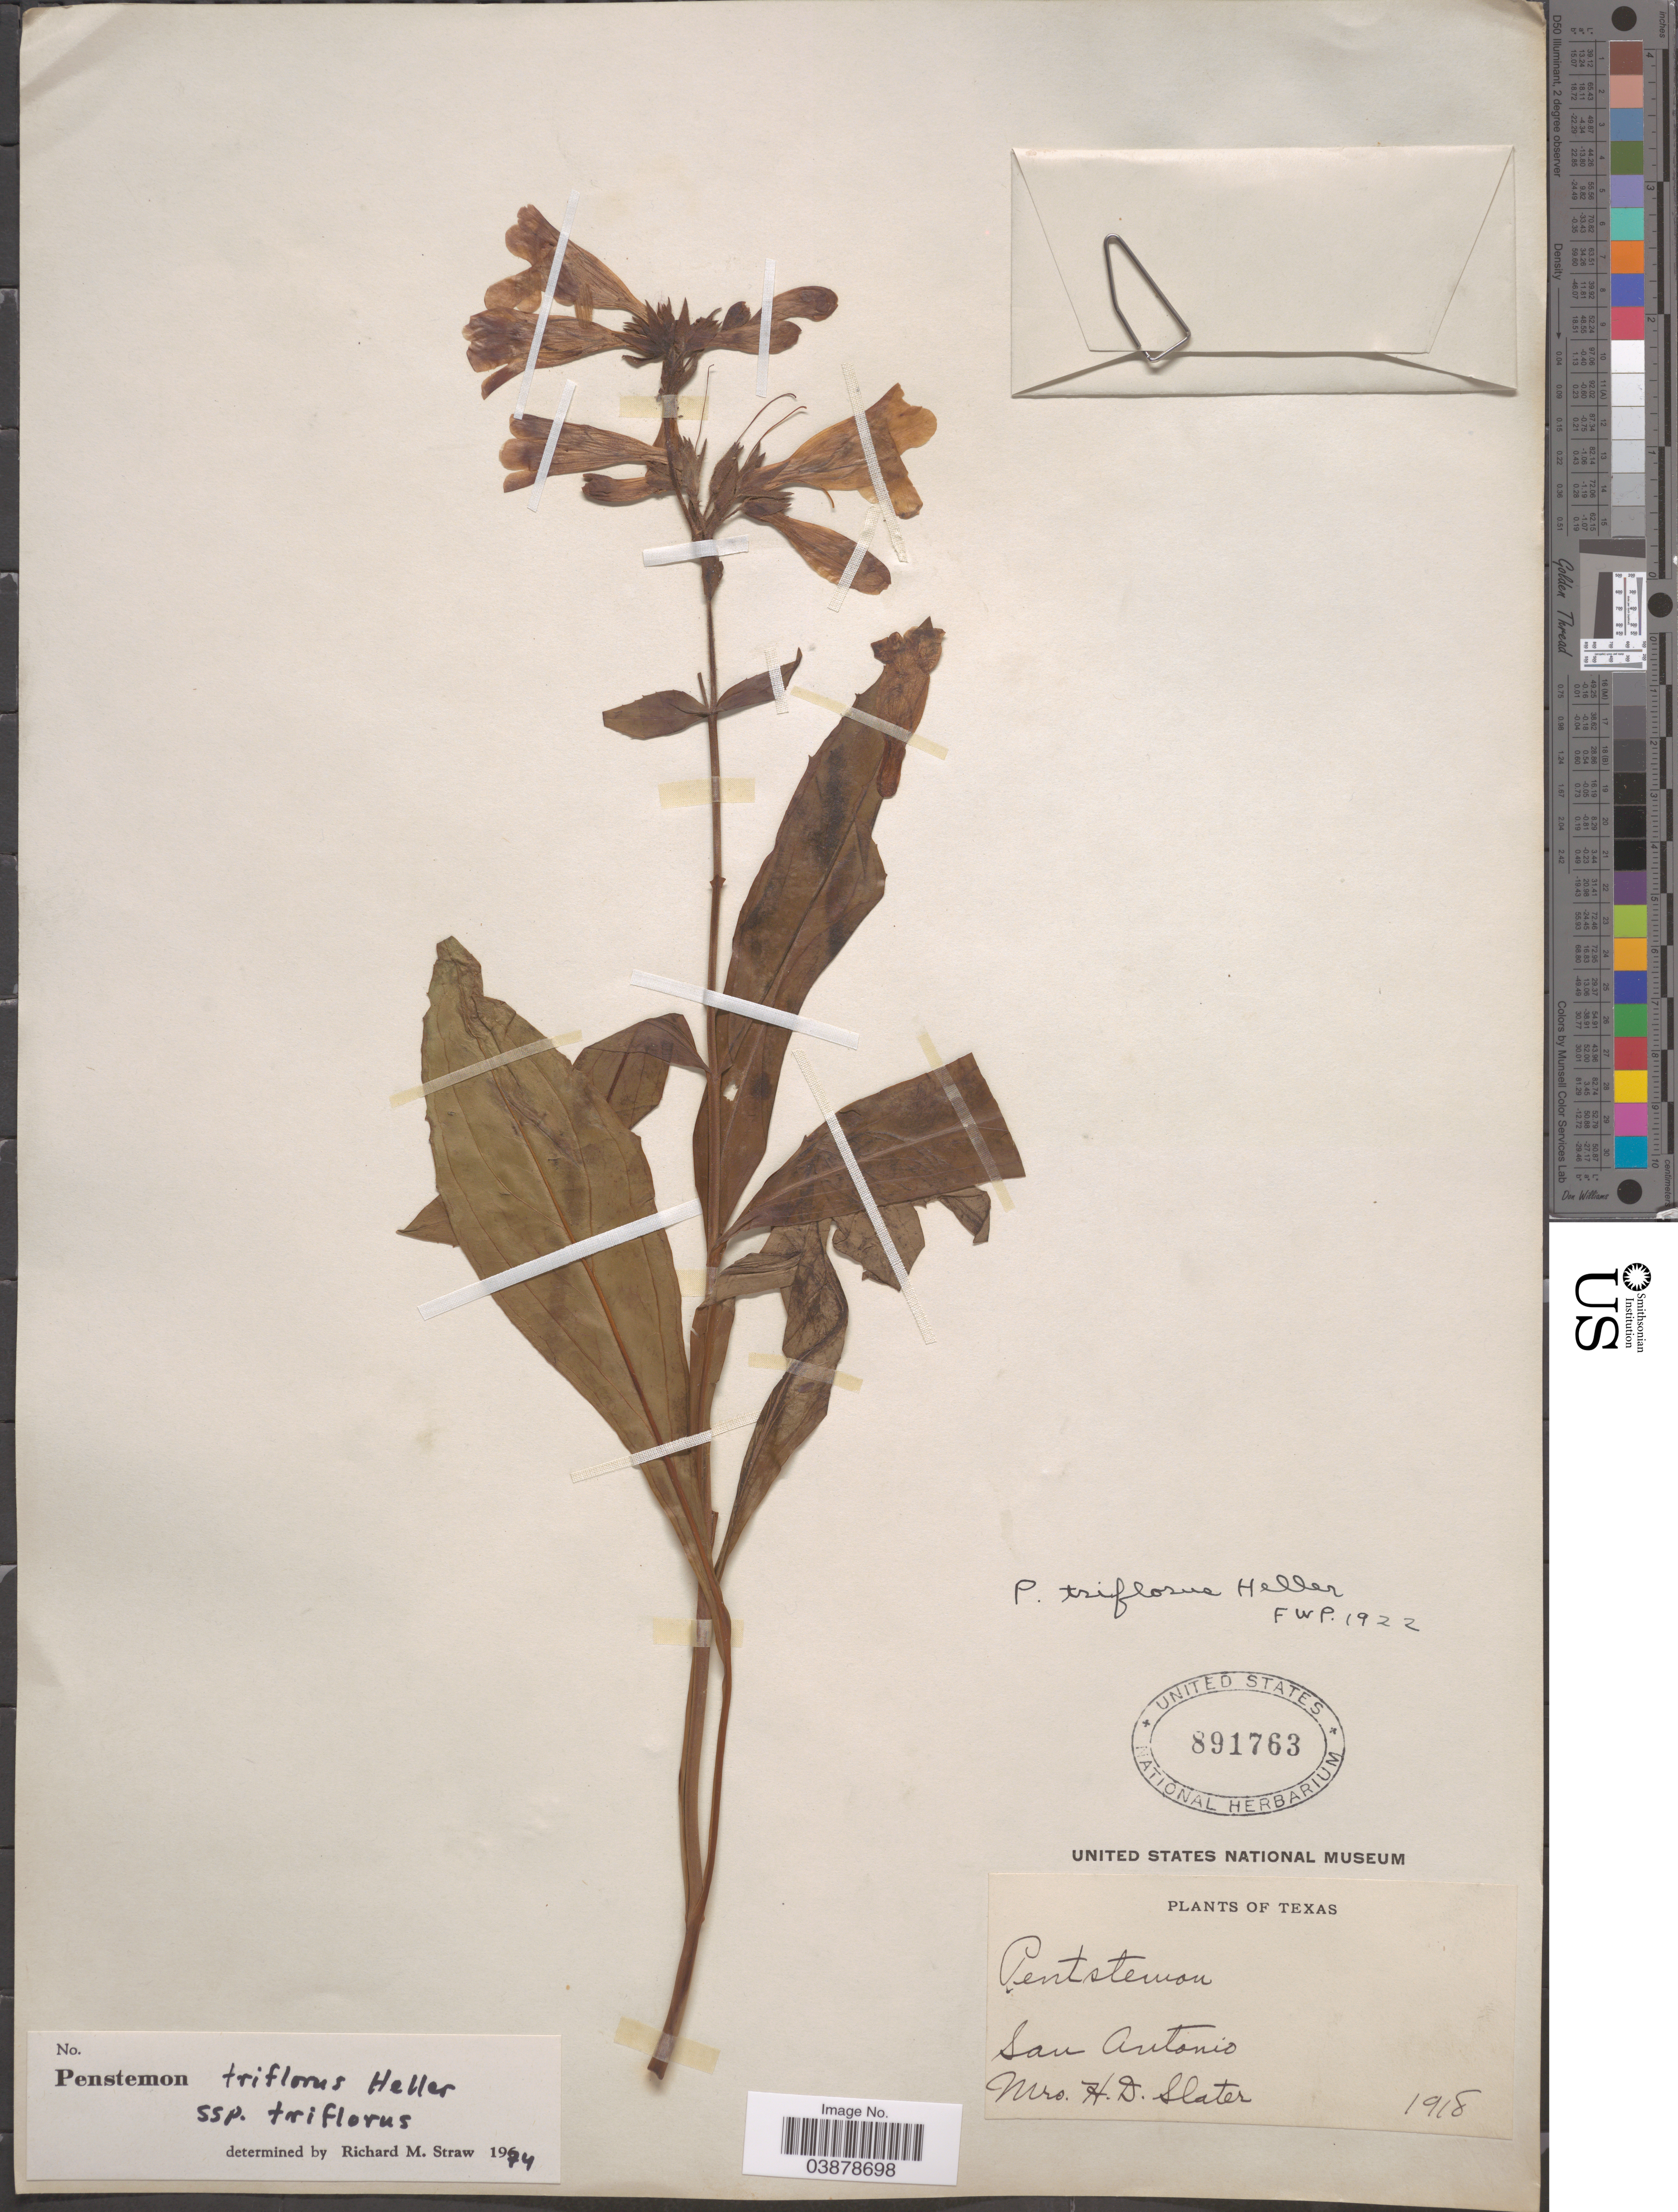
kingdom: Plantae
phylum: Tracheophyta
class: Magnoliopsida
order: Lamiales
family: Plantaginaceae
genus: Penstemon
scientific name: Penstemon triflorus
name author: A. Heller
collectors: H. Slater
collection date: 1918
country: United States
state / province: Texas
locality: San Antonio.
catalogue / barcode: US 891763